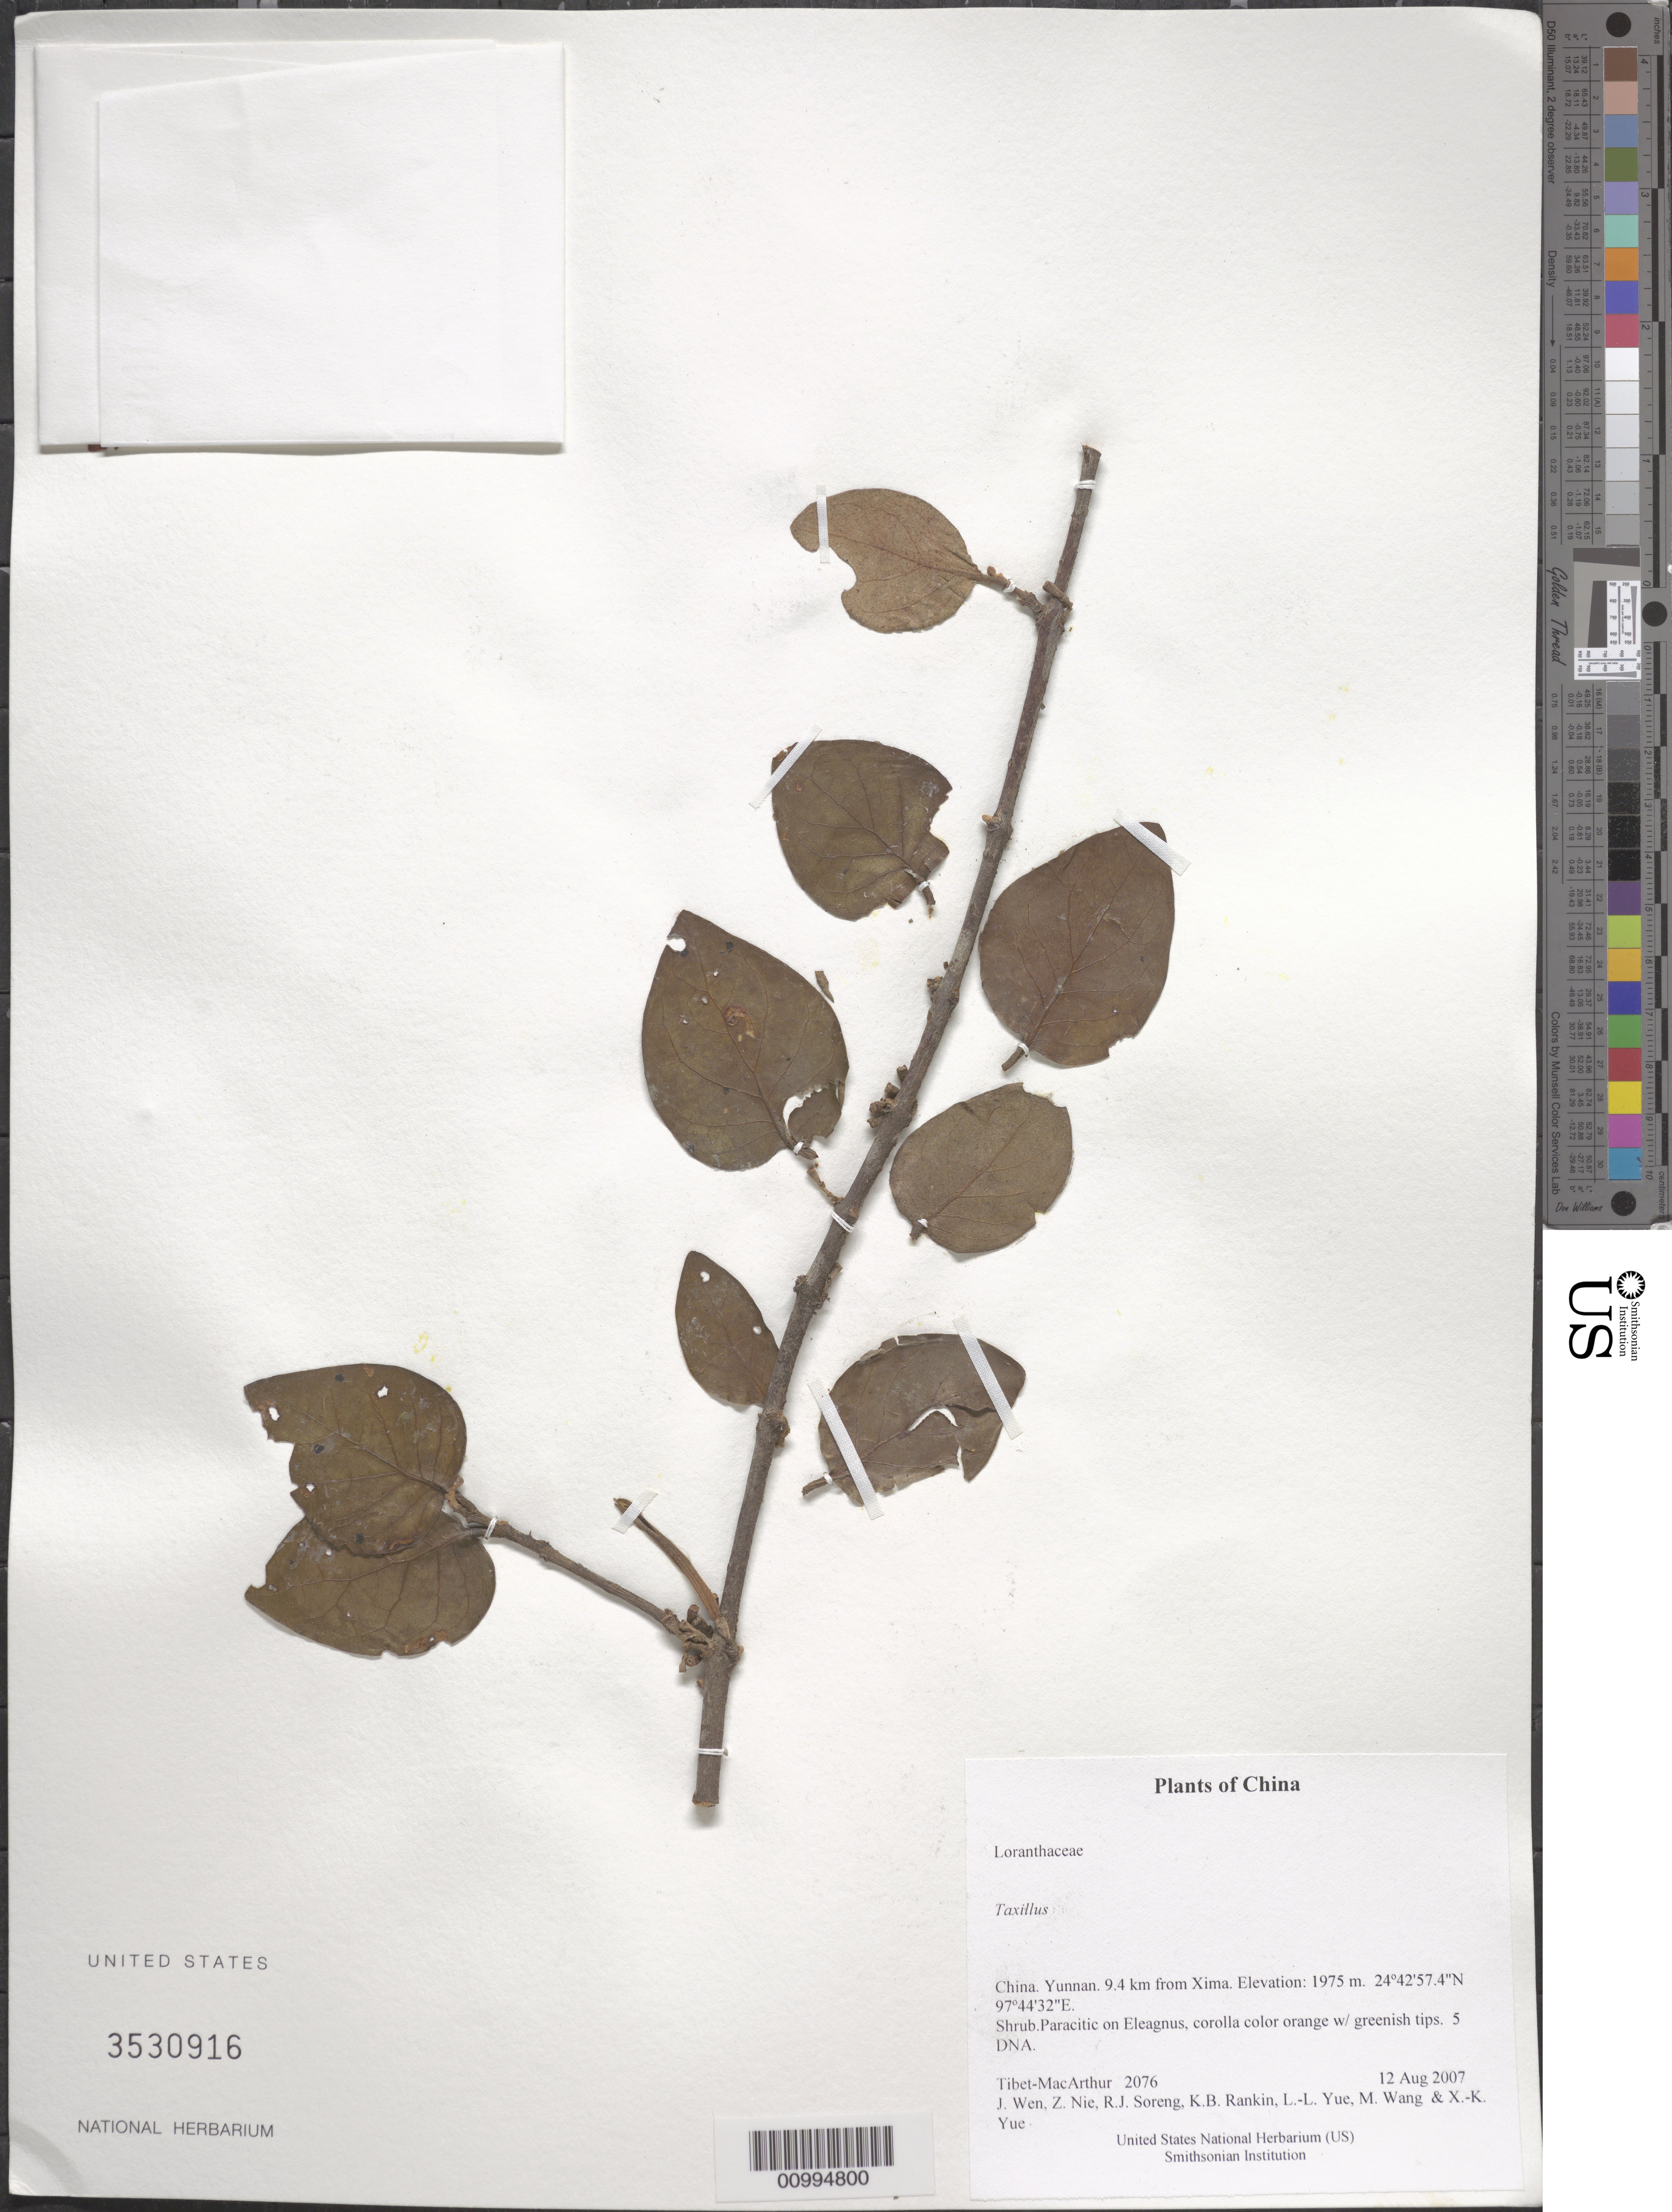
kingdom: Plantae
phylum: Tracheophyta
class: Magnoliopsida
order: Santalales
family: Loranthaceae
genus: Taxillus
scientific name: Taxillus sp.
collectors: Tibet-MacArthur, J. Wen, Z. Nie, R. J. Soreng, K. Rankin, L. Yue, M. Wang & X. Yue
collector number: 2076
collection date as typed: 12 Aug 2007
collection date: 2007-08-12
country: China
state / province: Yunnan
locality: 9.4 km from Xima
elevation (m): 1975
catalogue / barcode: US 3530916